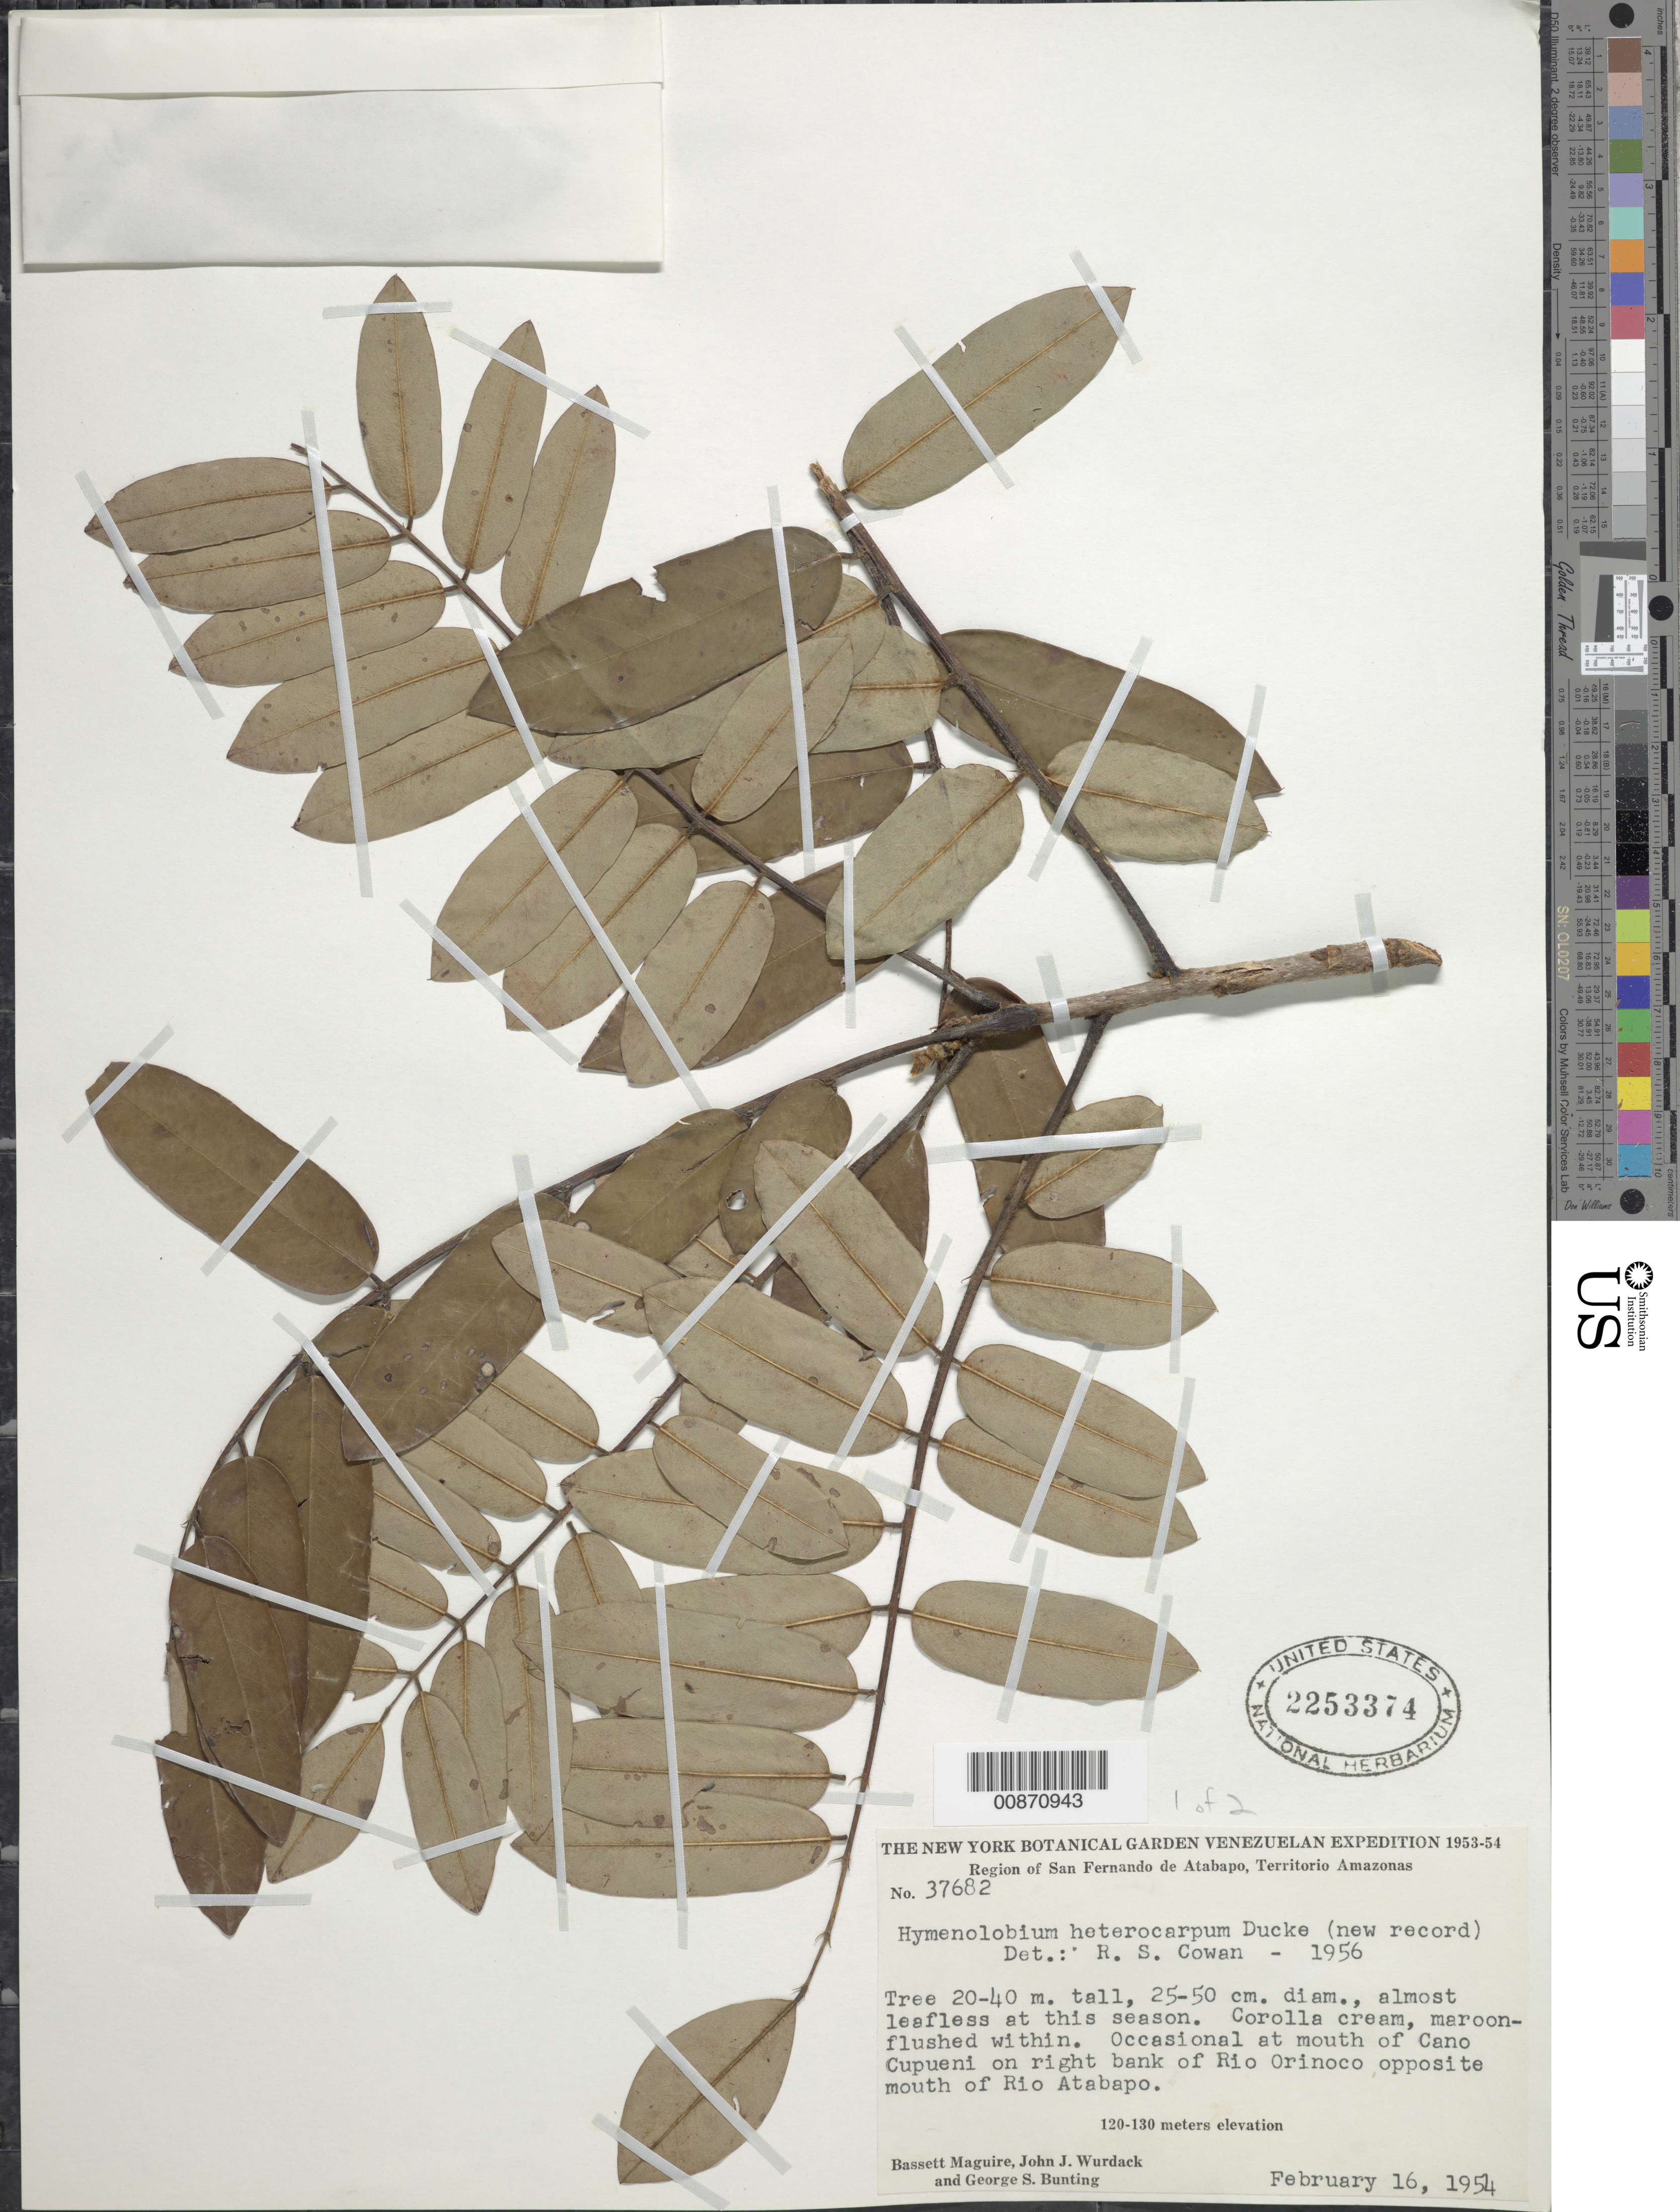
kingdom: Plantae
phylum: Tracheophyta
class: Magnoliopsida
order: Fabales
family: Fabaceae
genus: Hymenolobium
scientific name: Hymenolobium heterocarpum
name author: Ducke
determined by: Cowan, R. S.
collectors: B. Maguire, J. J. Wurdack & G. S. Bunting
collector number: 37682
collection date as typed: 16-Feb-54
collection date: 1954-02-16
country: Venezuela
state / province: Amazonas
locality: Caño Cupueni, mouth of, on right bank of Orinoco opposite mouth of Río Atabapo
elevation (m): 120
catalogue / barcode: US 2253374